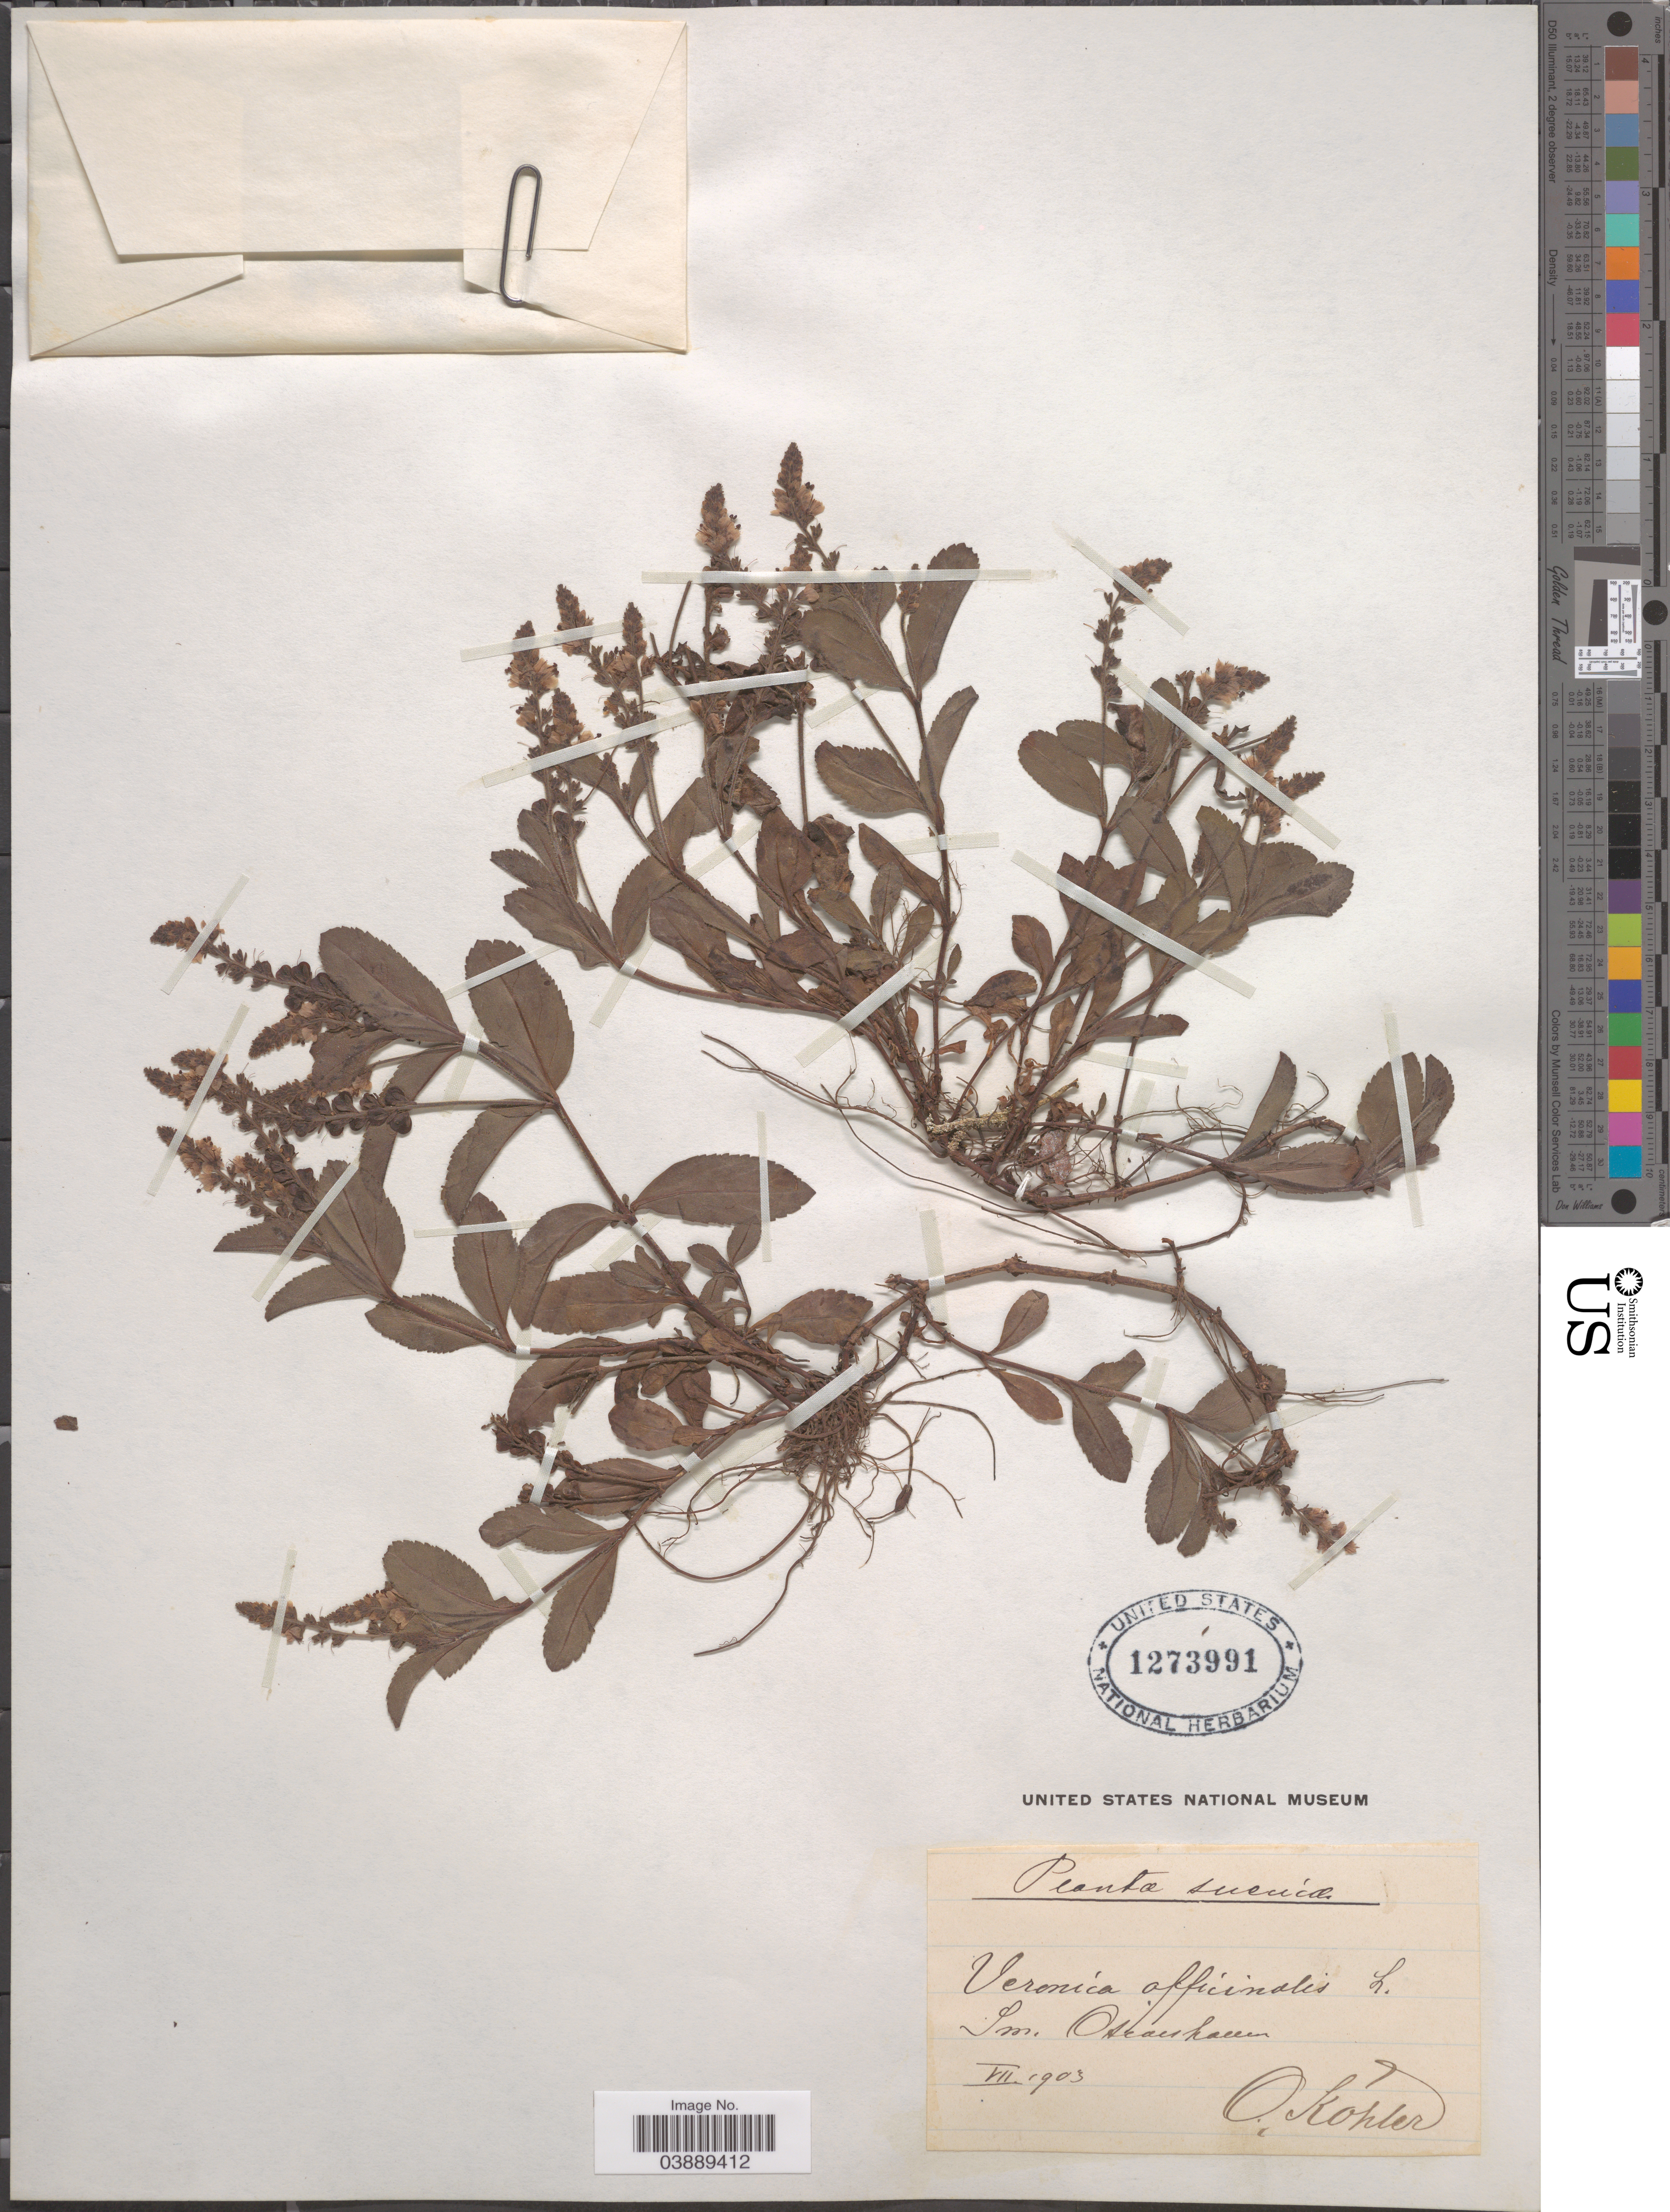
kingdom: Plantae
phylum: Tracheophyta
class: Magnoliopsida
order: Lamiales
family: Plantaginaceae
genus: Veronica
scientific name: Veronica officinalis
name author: L.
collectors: O. Köhler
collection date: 1903-07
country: Sweden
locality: Suecicæ. Sm. Oskarshamn.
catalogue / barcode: US 1273991